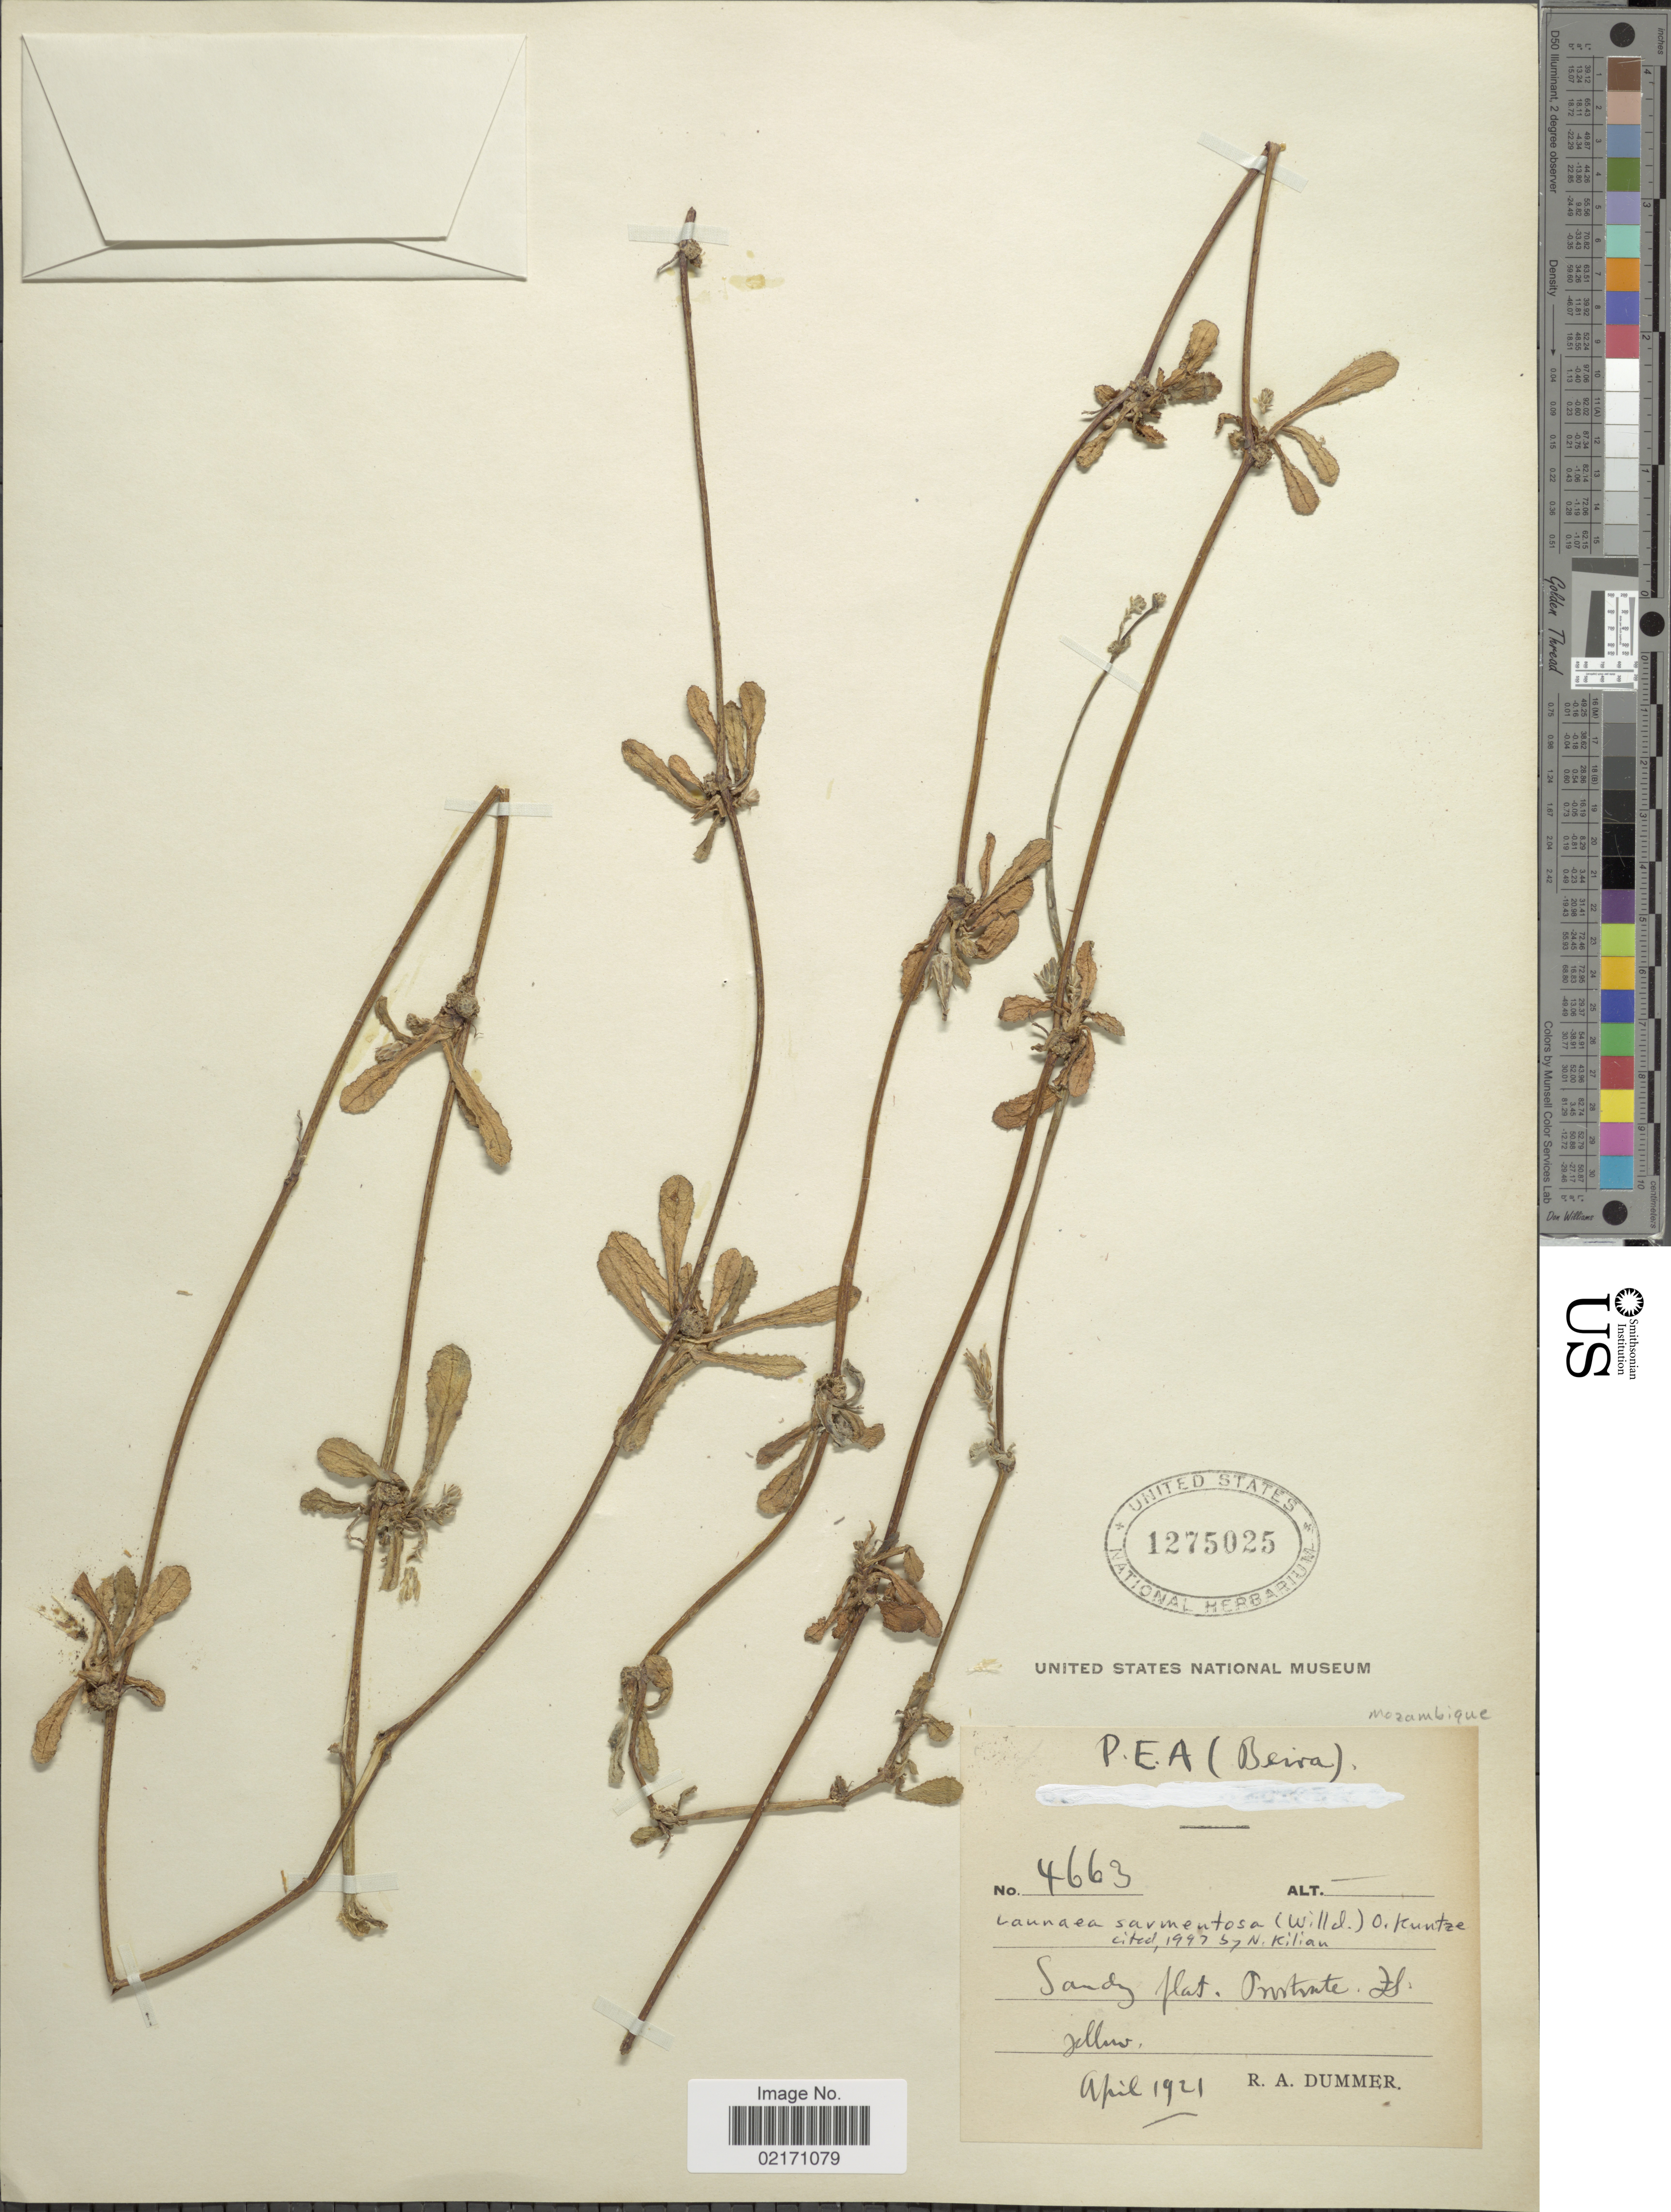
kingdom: Plantae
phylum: Tracheophyta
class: Magnoliopsida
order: Asterales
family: Asteraceae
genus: Launaea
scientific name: Launaea sarmentosa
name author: (Willd.) Kuntze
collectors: R. Dümmer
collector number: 4663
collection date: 1921-04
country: Kenya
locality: B. E. A., Beira, Omtente FS. [interpreted] [unsure placement]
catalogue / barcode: US 1275025